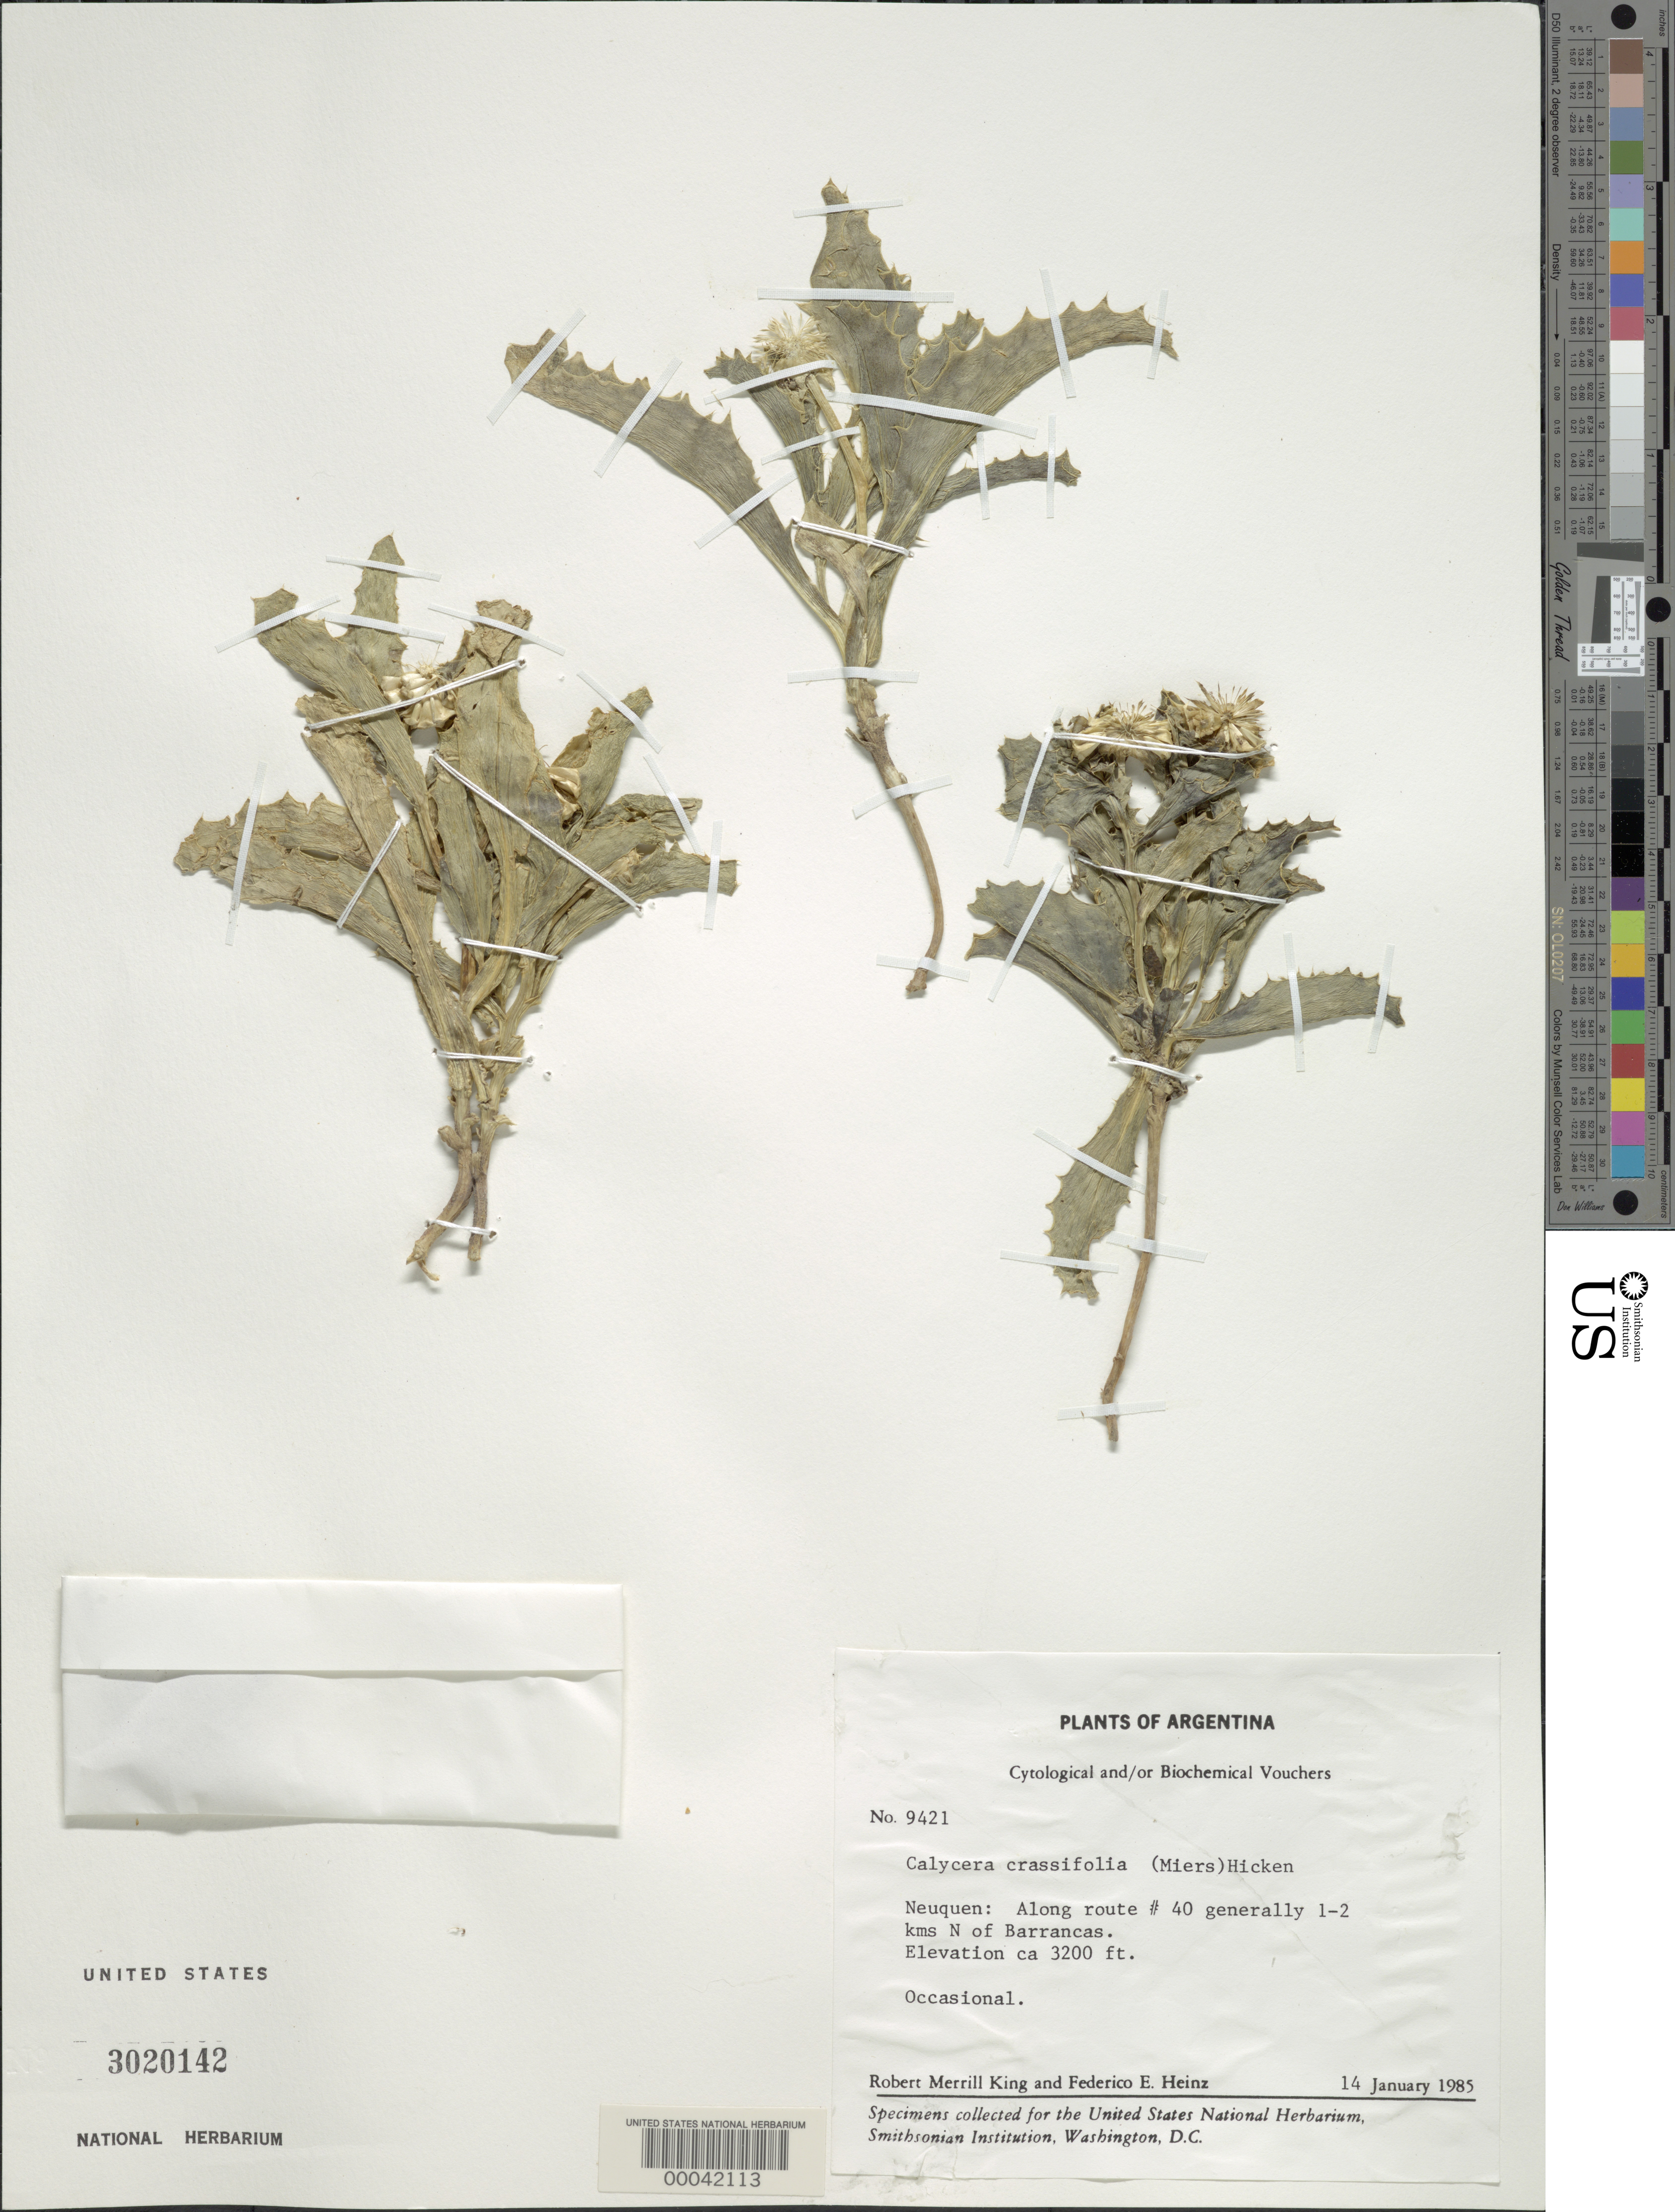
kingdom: Plantae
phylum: Tracheophyta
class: Magnoliopsida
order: Asterales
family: Calyceraceae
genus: Calycera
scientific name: Calycera crassifolia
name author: (Miers) Hicken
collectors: R. M. King & F. Heinz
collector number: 9421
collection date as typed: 14 Jan 1985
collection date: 1985-01-14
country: Argentina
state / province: Neuquén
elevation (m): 975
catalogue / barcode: US 3020142